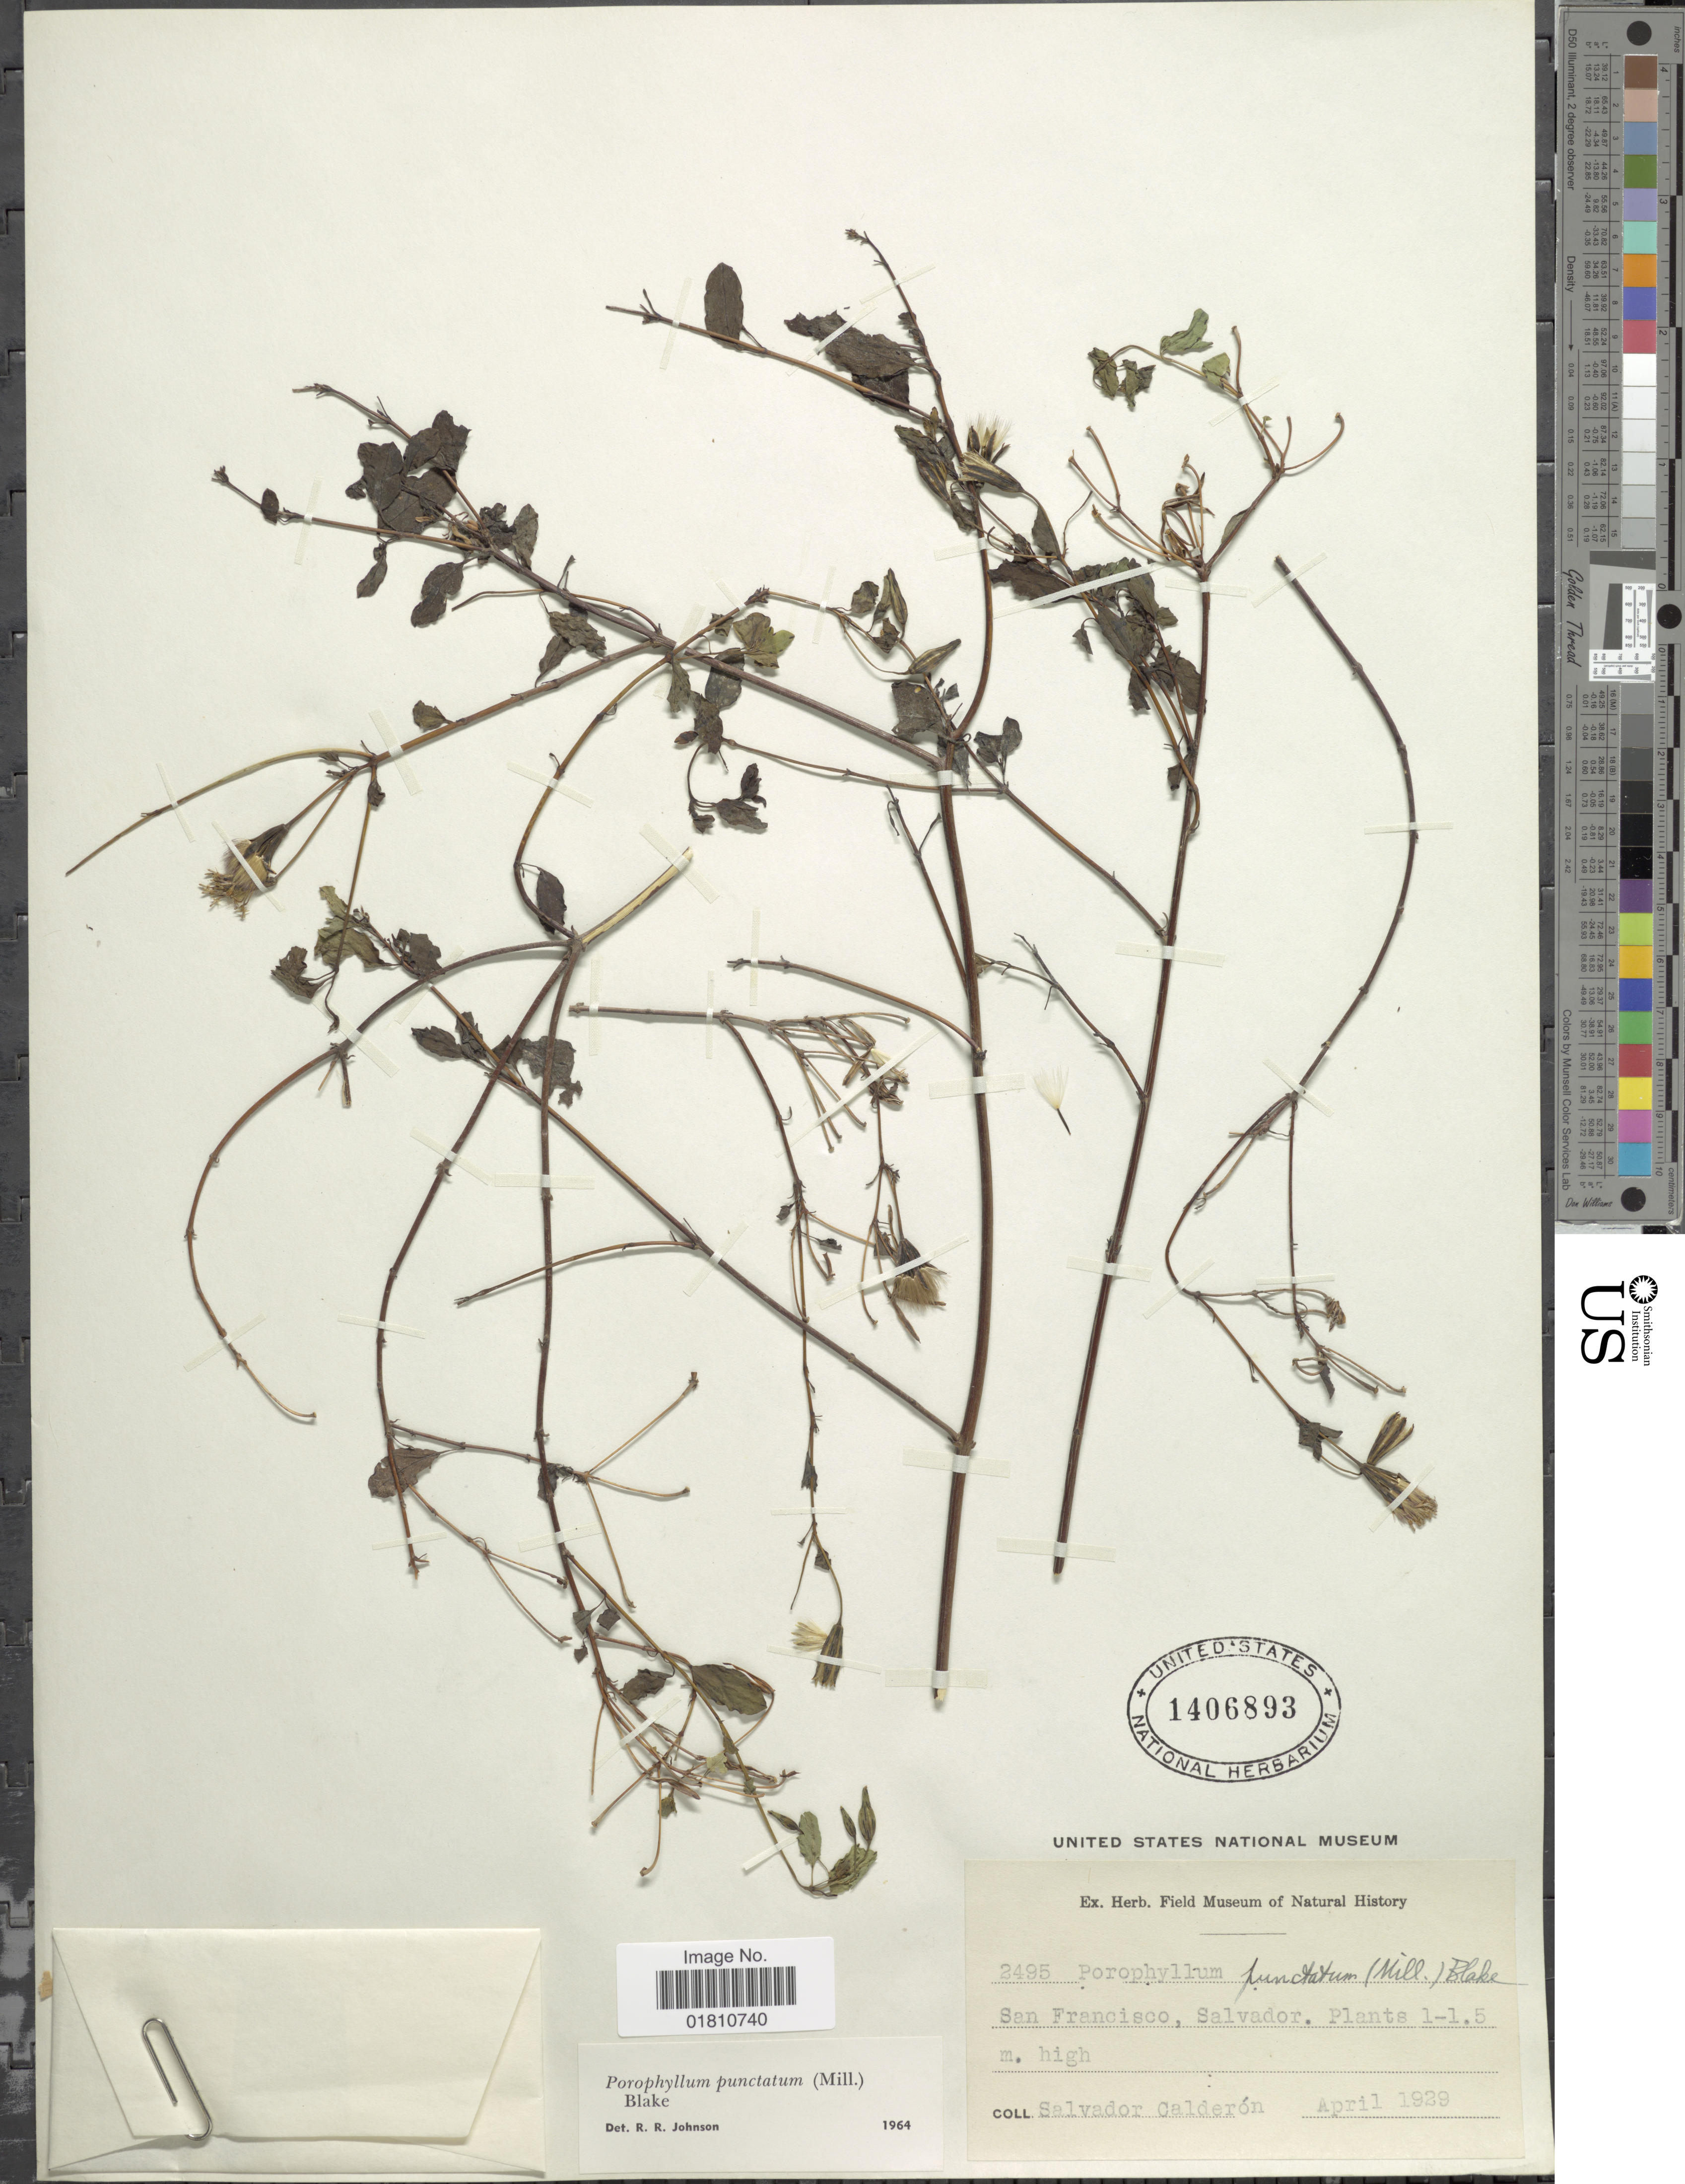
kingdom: Plantae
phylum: Tracheophyta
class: Magnoliopsida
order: Asterales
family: Asteraceae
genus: Porophyllum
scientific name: Porophyllum punctatum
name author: (Mill.) S.F. Blake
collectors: S. Calderón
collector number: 2495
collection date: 1929-04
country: El Salvador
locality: San Francisco, Salvador.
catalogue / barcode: US 1406893